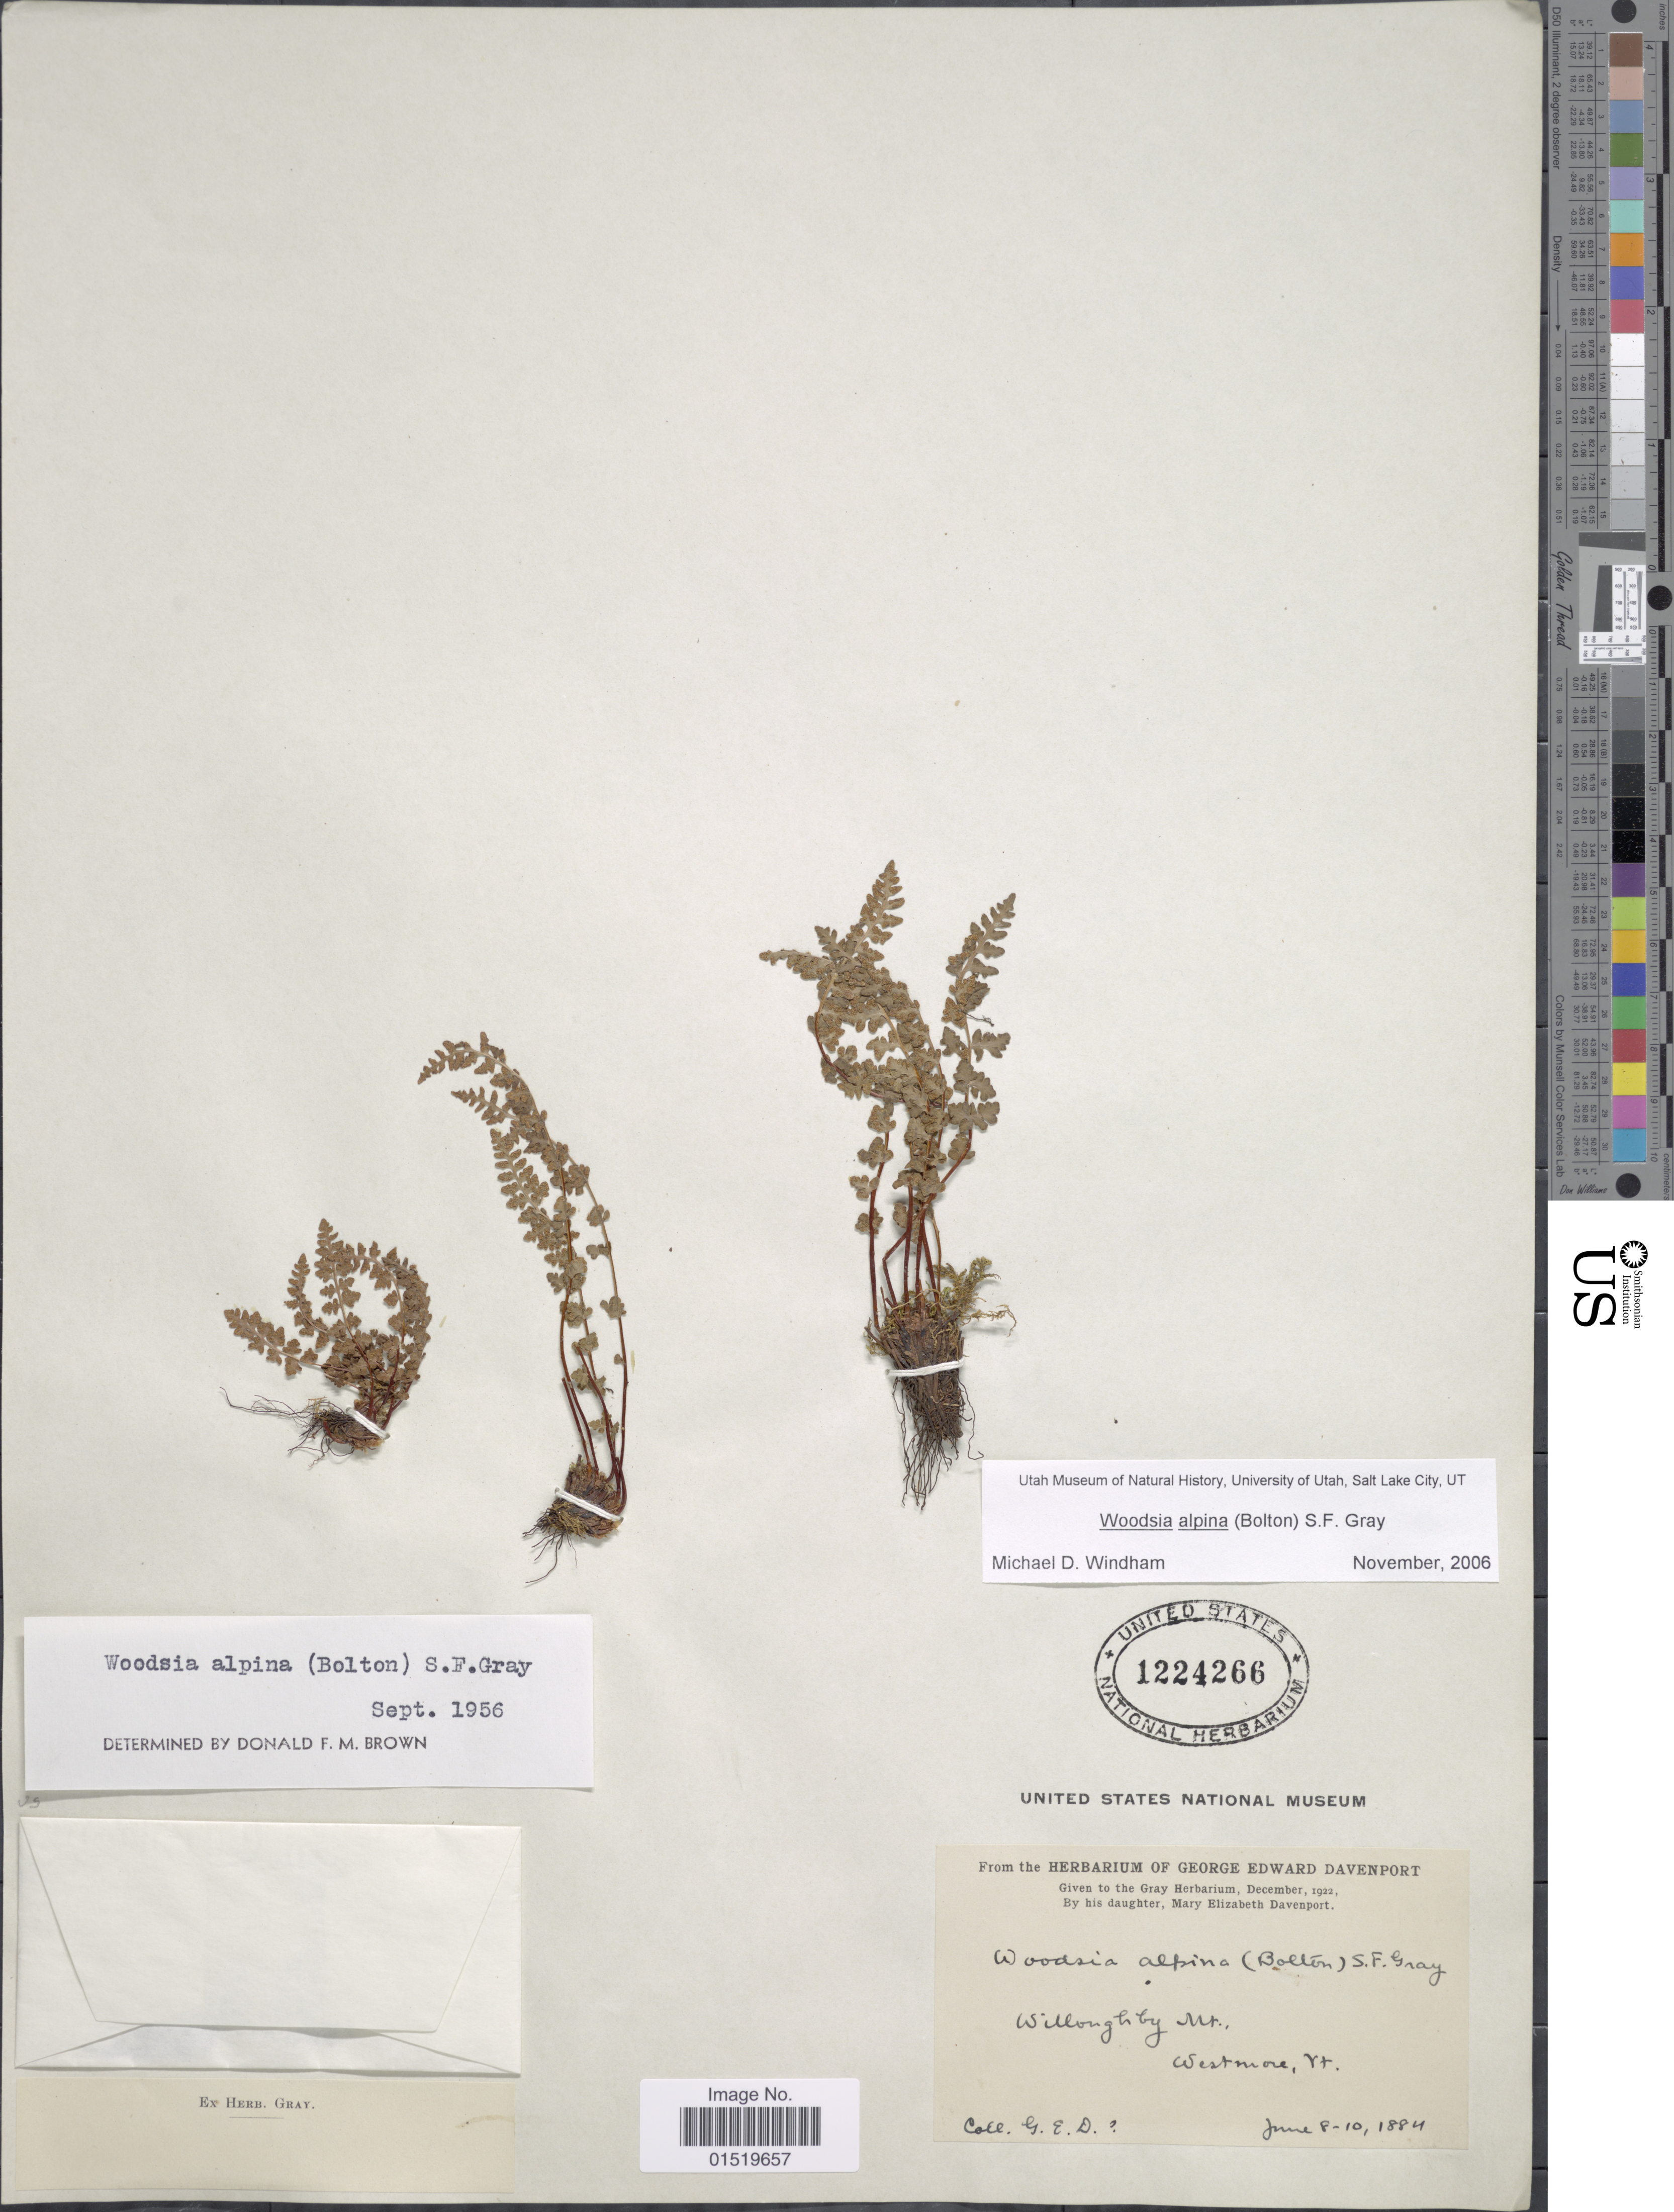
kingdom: Plantae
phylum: Tracheophyta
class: Polypodiopsida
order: Polypodiales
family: Woodsiaceae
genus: Woodsia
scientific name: Woodsia alpina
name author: (Bolton) S.F. Gray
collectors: G. E. Davenport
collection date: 1884-06-08/1884-06-10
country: United States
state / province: Vermont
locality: Willoughby Mt., Westmore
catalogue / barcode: US 1224266